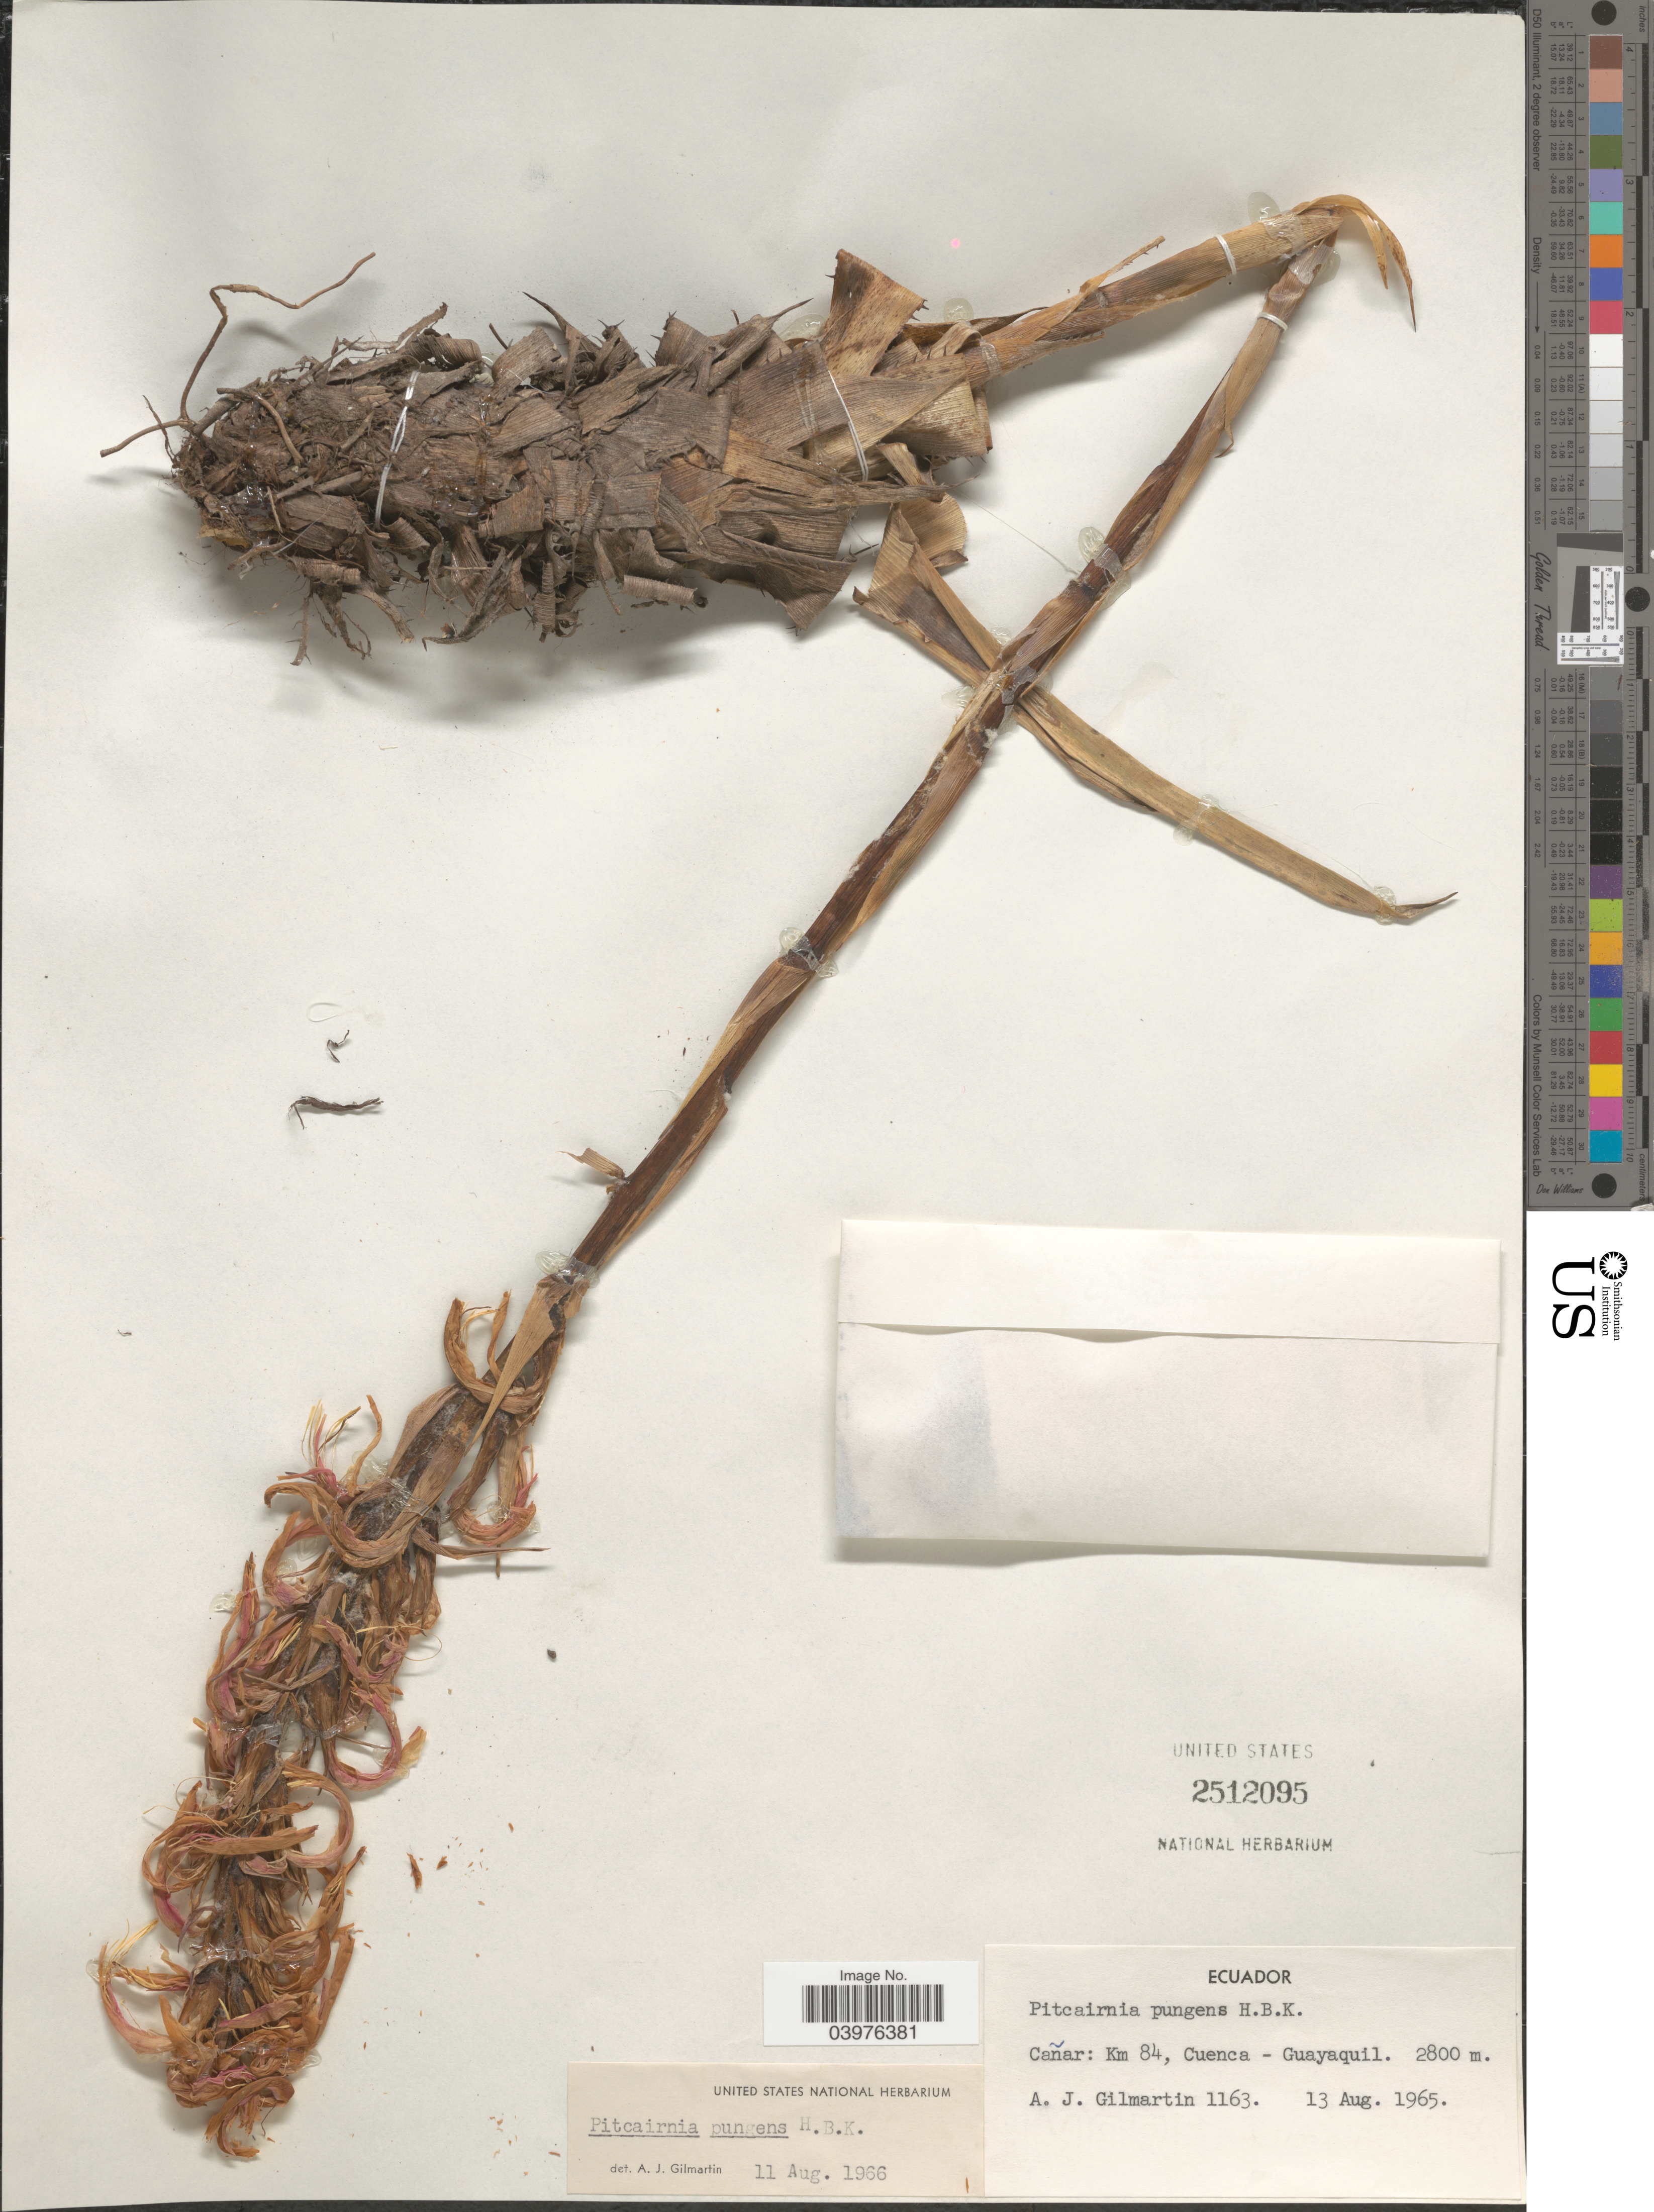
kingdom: Plantae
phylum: Tracheophyta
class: Liliopsida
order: Poales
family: Bromeliaceae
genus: Pitcairnia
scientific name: Pitcairnia pungens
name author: Kunth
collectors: A. J. Gilmartin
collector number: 1163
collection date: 1965-08-13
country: Ecuador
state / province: Cañar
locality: Km 84, Cuenca - Guayaquil.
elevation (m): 2800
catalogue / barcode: US 2512095